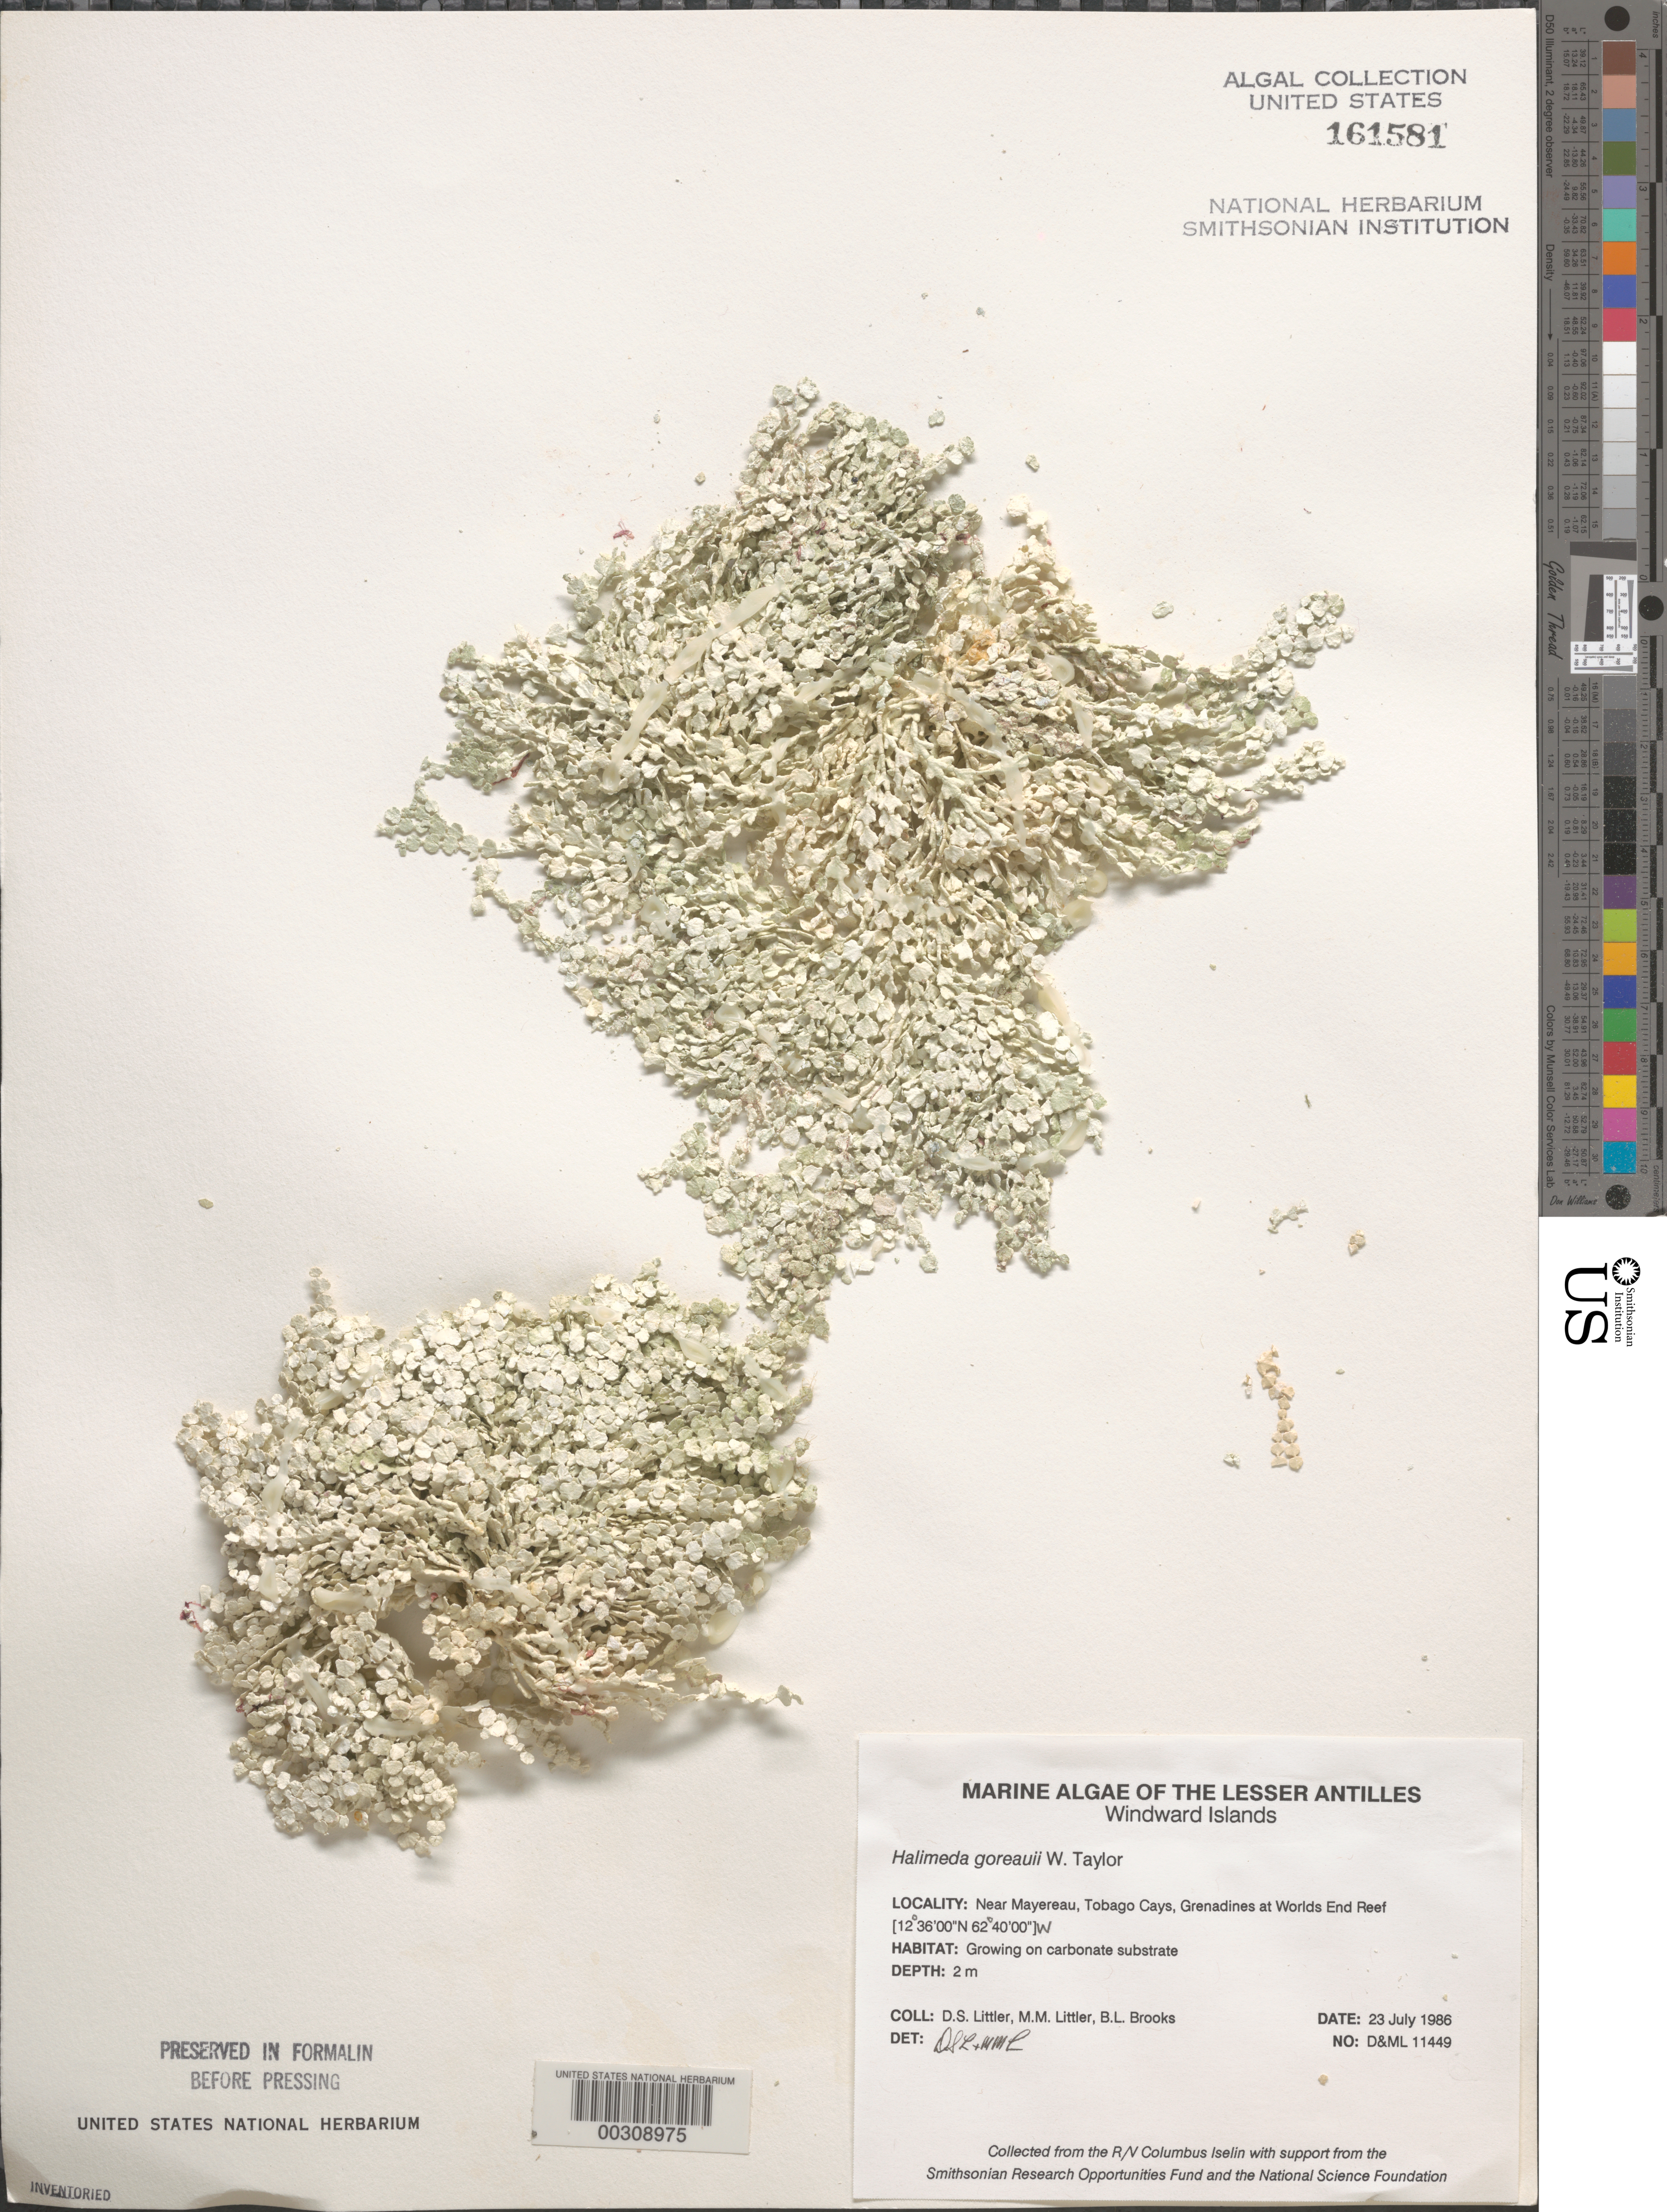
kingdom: Plantae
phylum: Chlorophyta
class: Ulvophyceae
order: Bryopsidales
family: Halimedaceae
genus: Halimeda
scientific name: Halimeda goreaui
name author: W.R. Taylor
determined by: Littler, D. S.; Littler, M. M.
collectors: D. S. Littler, M. M. Littler & B. Brooks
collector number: D&ML 11449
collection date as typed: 23 Jul 1986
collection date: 1986-07-23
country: St. Vincent - Grenadines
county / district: Grenadines Parish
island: Mayreau [Mayereau]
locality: Worlds End Reef, near Mayereau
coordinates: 12 36' 00" N, 62 40' 00" W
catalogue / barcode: US 161581